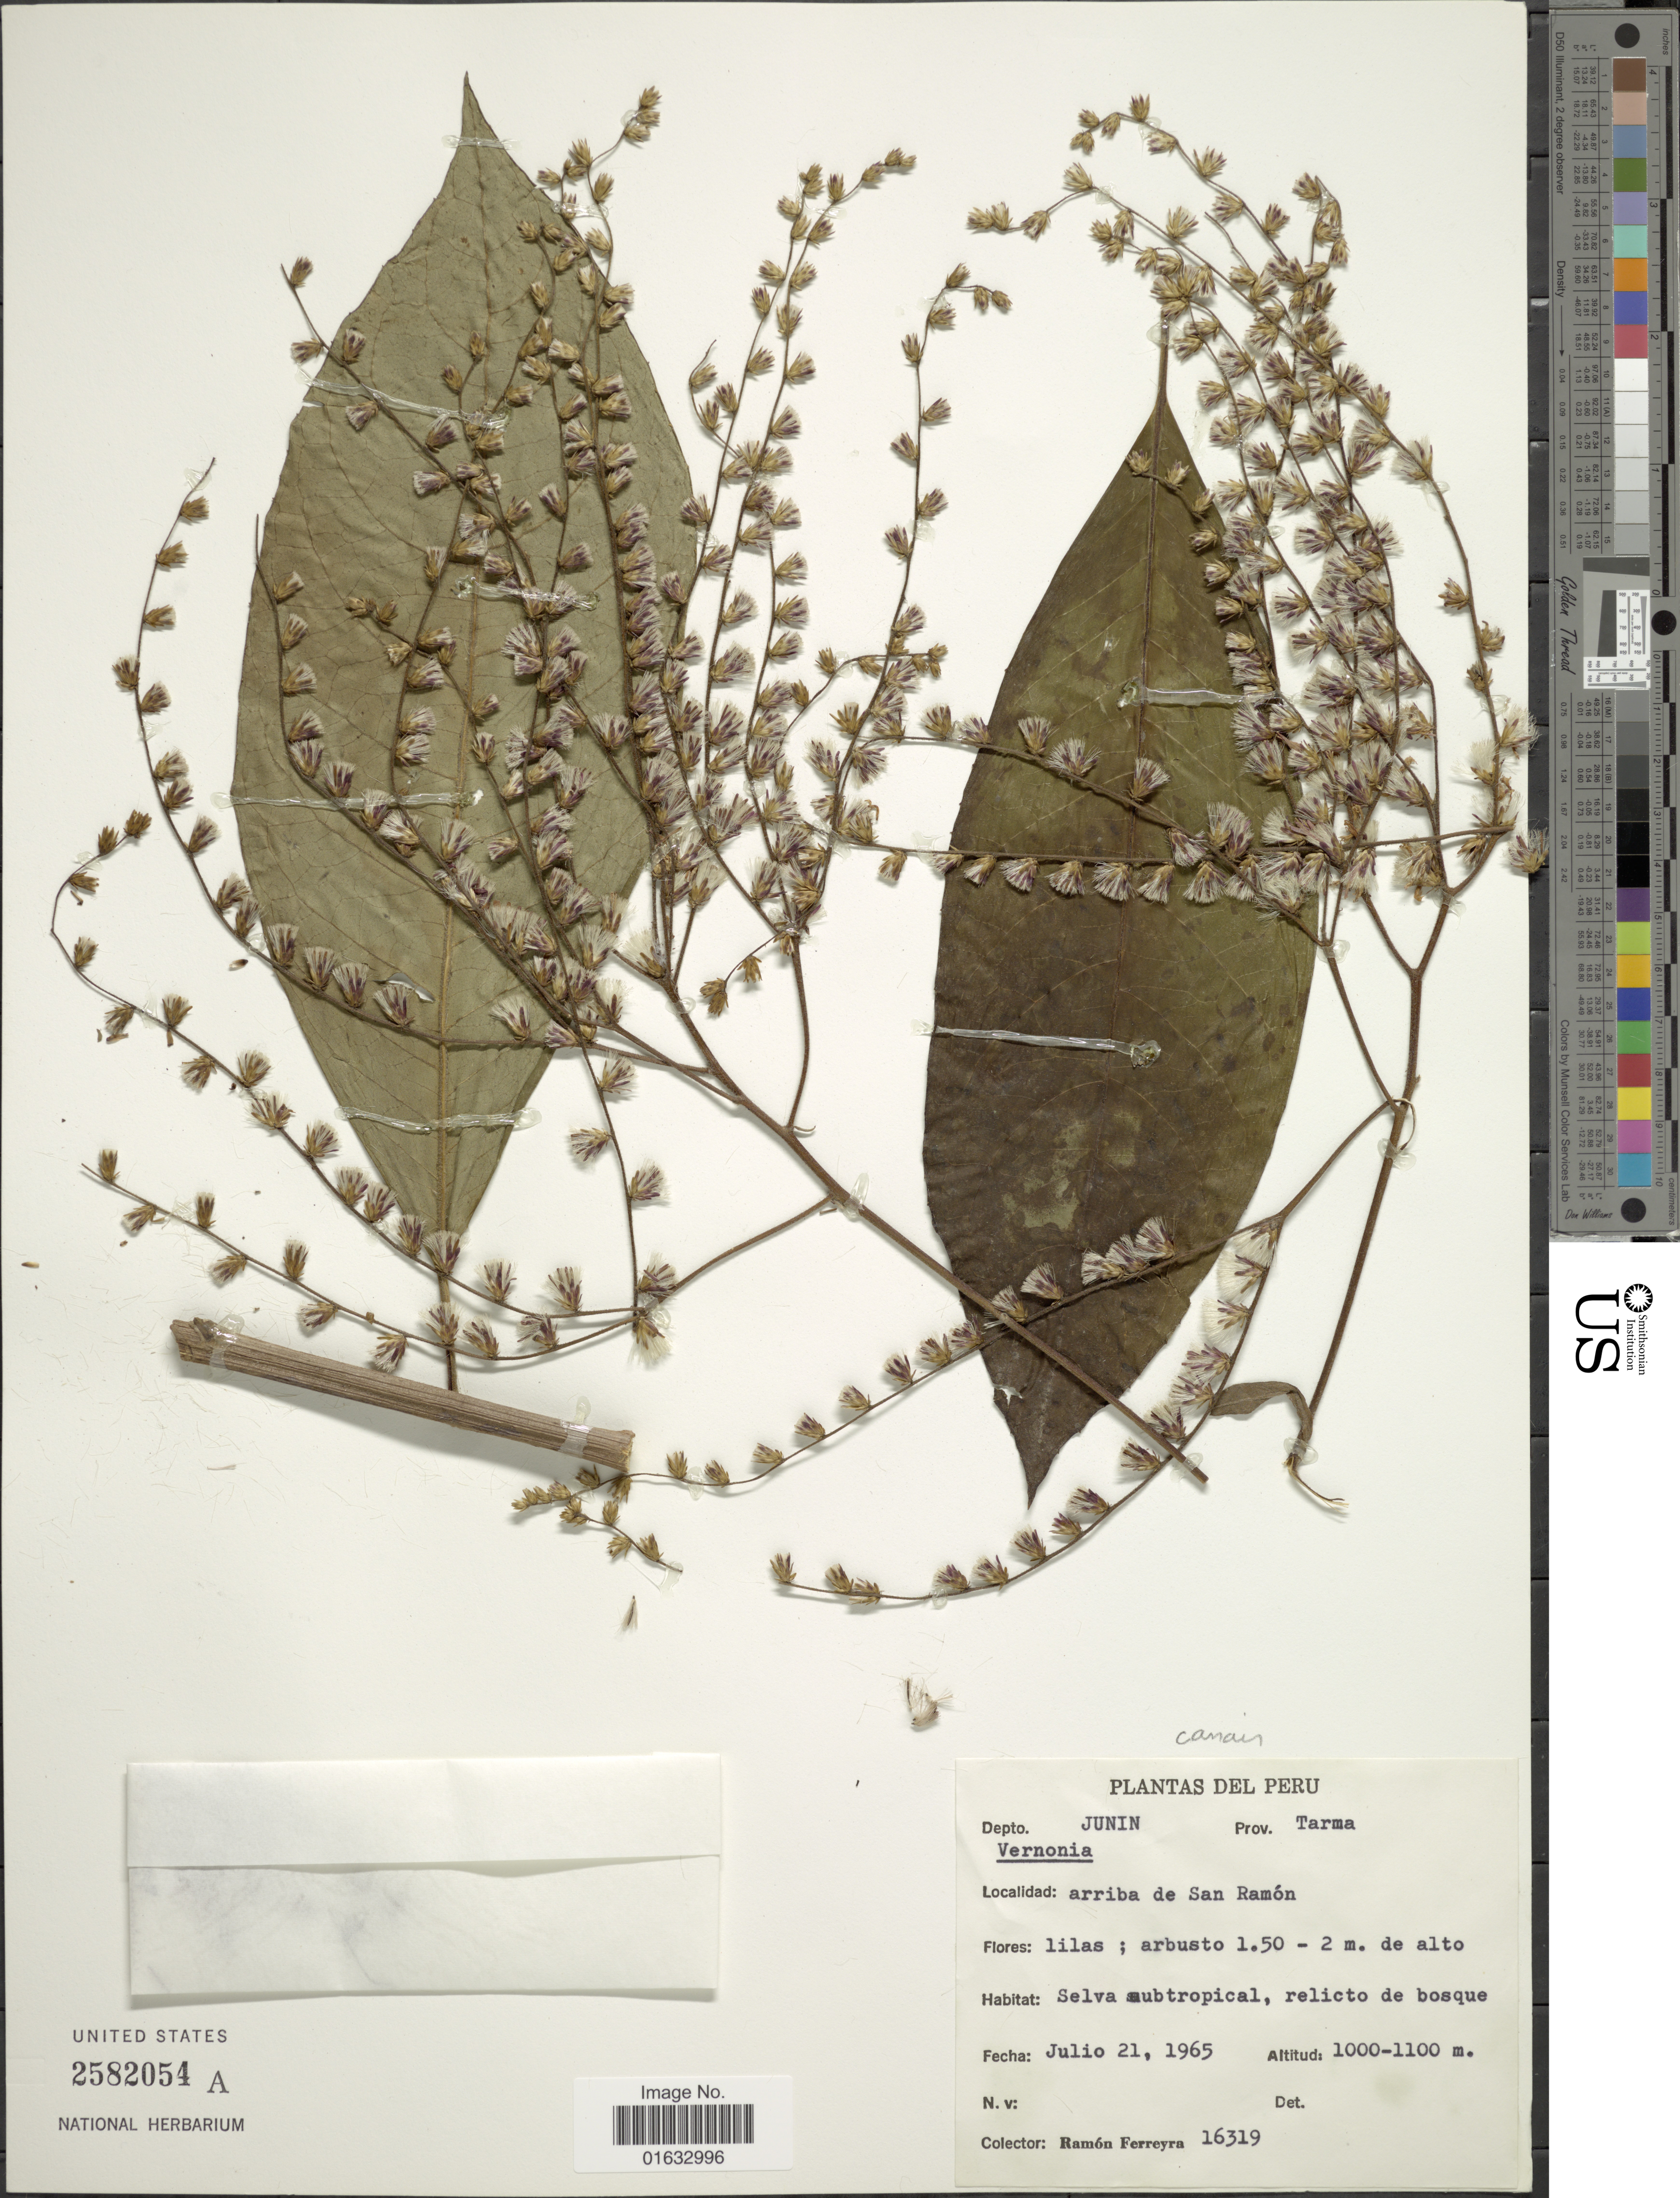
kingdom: Plantae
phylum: Tracheophyta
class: Magnoliopsida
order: Asterales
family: Asteraceae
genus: Eirmocephala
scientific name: Eirmocephala cainarachiensis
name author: (Hieron.) H. Rob.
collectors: R. A. Ferreyra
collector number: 16319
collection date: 1965-07-21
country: Peru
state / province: Junín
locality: Del Peru, Depto. Junin, Prov. Tarma, arriba de San Ramón.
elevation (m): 1000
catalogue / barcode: US 2582054A